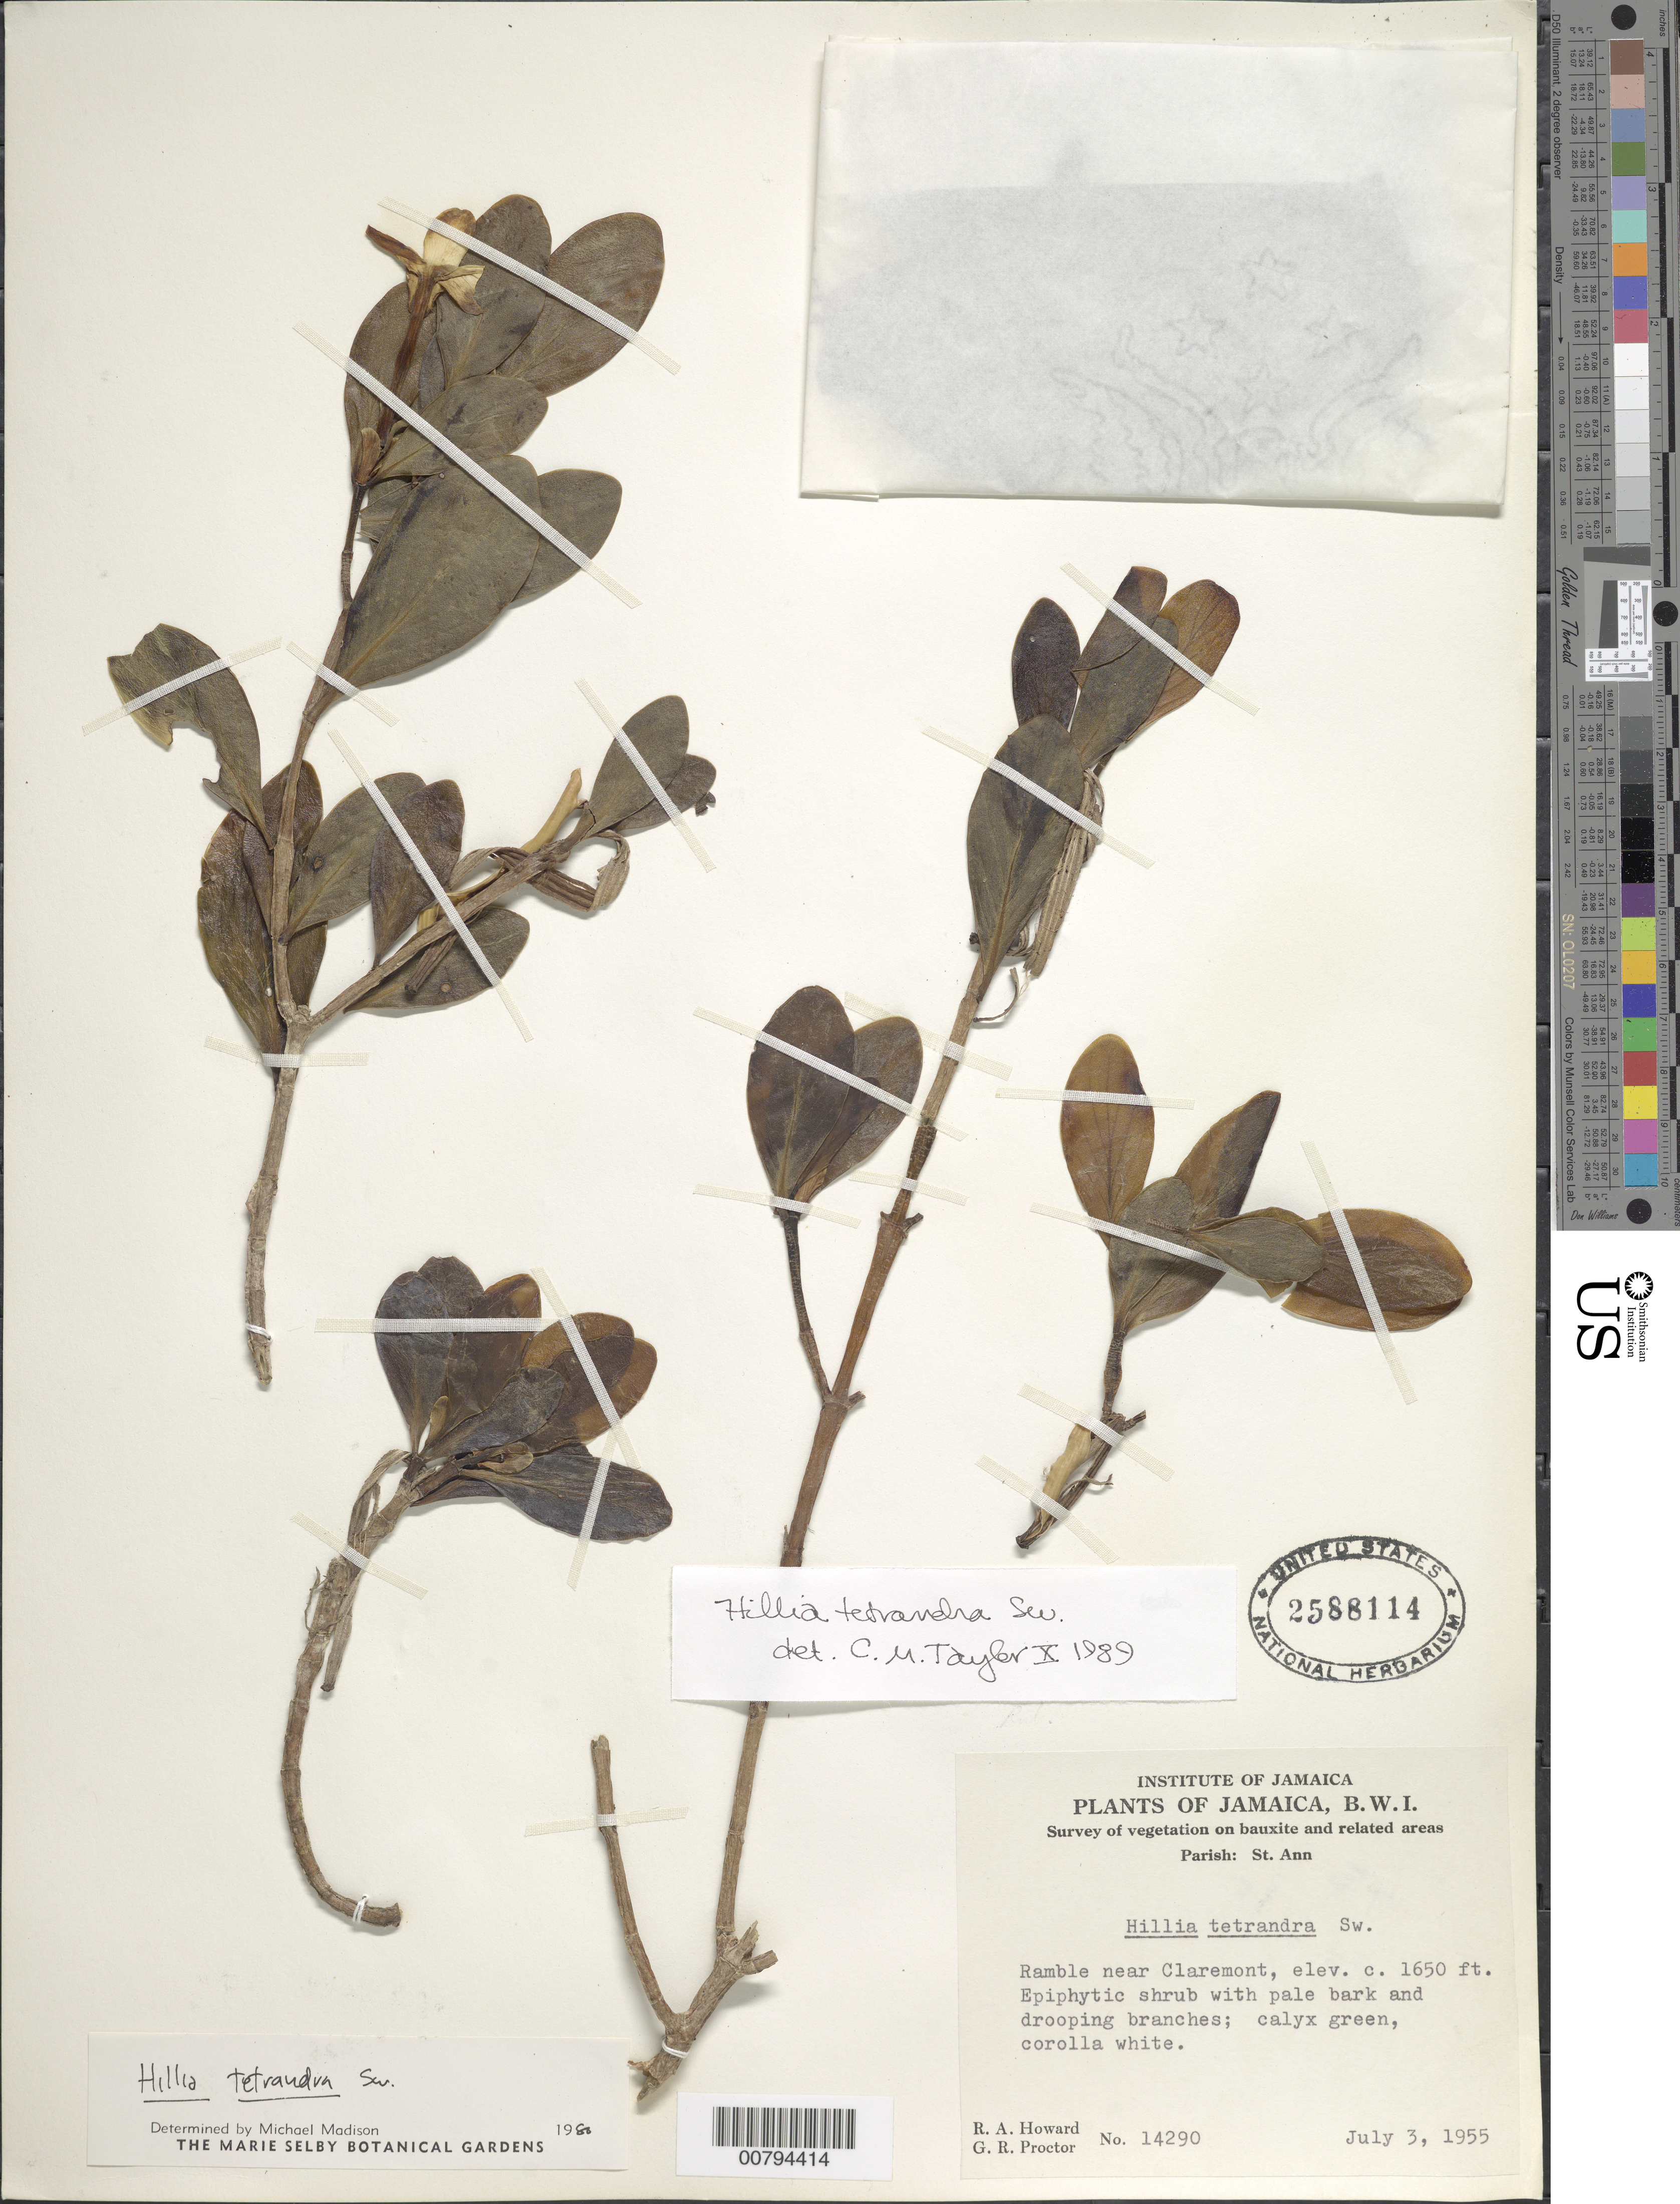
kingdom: Plantae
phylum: Tracheophyta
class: Magnoliopsida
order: Gentianales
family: Rubiaceae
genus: Hillia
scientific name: Hillia tetrandra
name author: Sw.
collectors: R. A. Howard & G. R. Proctor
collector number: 14290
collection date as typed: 03 Jul 1955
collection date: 1955-07-03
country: Jamaica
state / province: Saint Ann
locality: Ramble near Claremont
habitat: On shrub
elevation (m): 503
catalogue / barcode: US 2588114